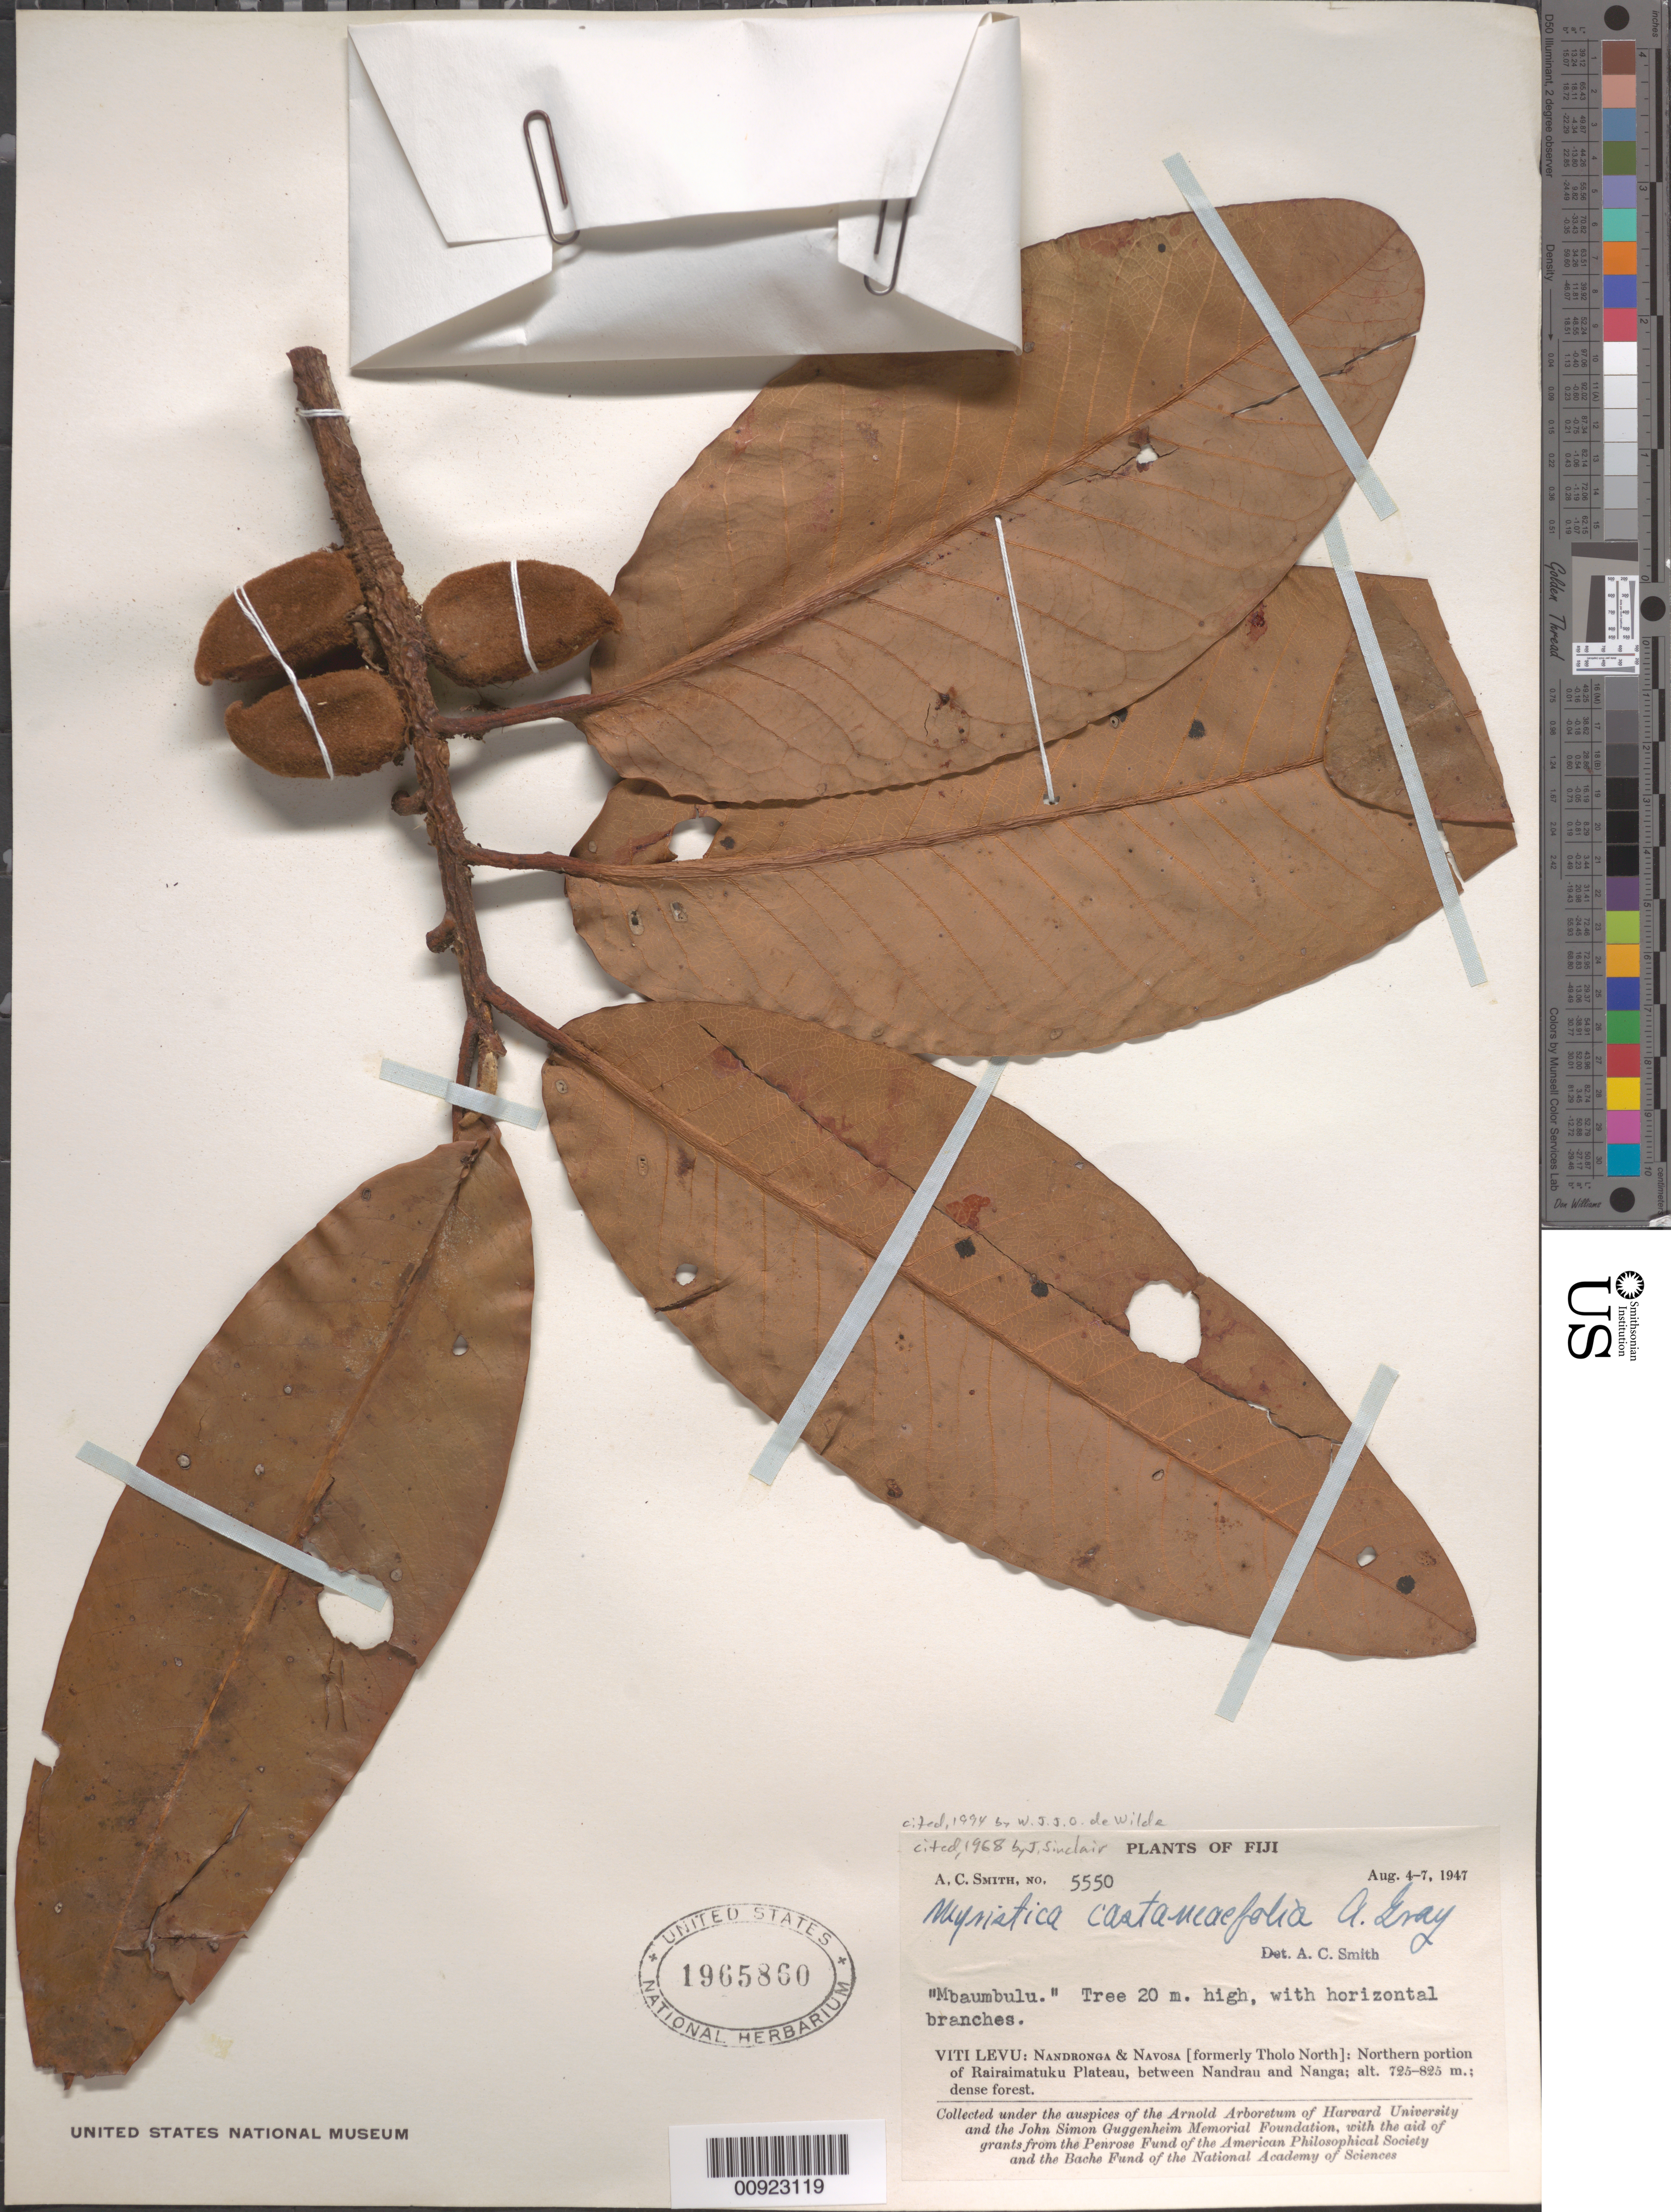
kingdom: Plantae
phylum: Tracheophyta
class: Magnoliopsida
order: Magnoliales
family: Myristicaceae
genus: Myristica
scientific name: Myristica castaneifolia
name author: A. Gray in Wilkes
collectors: C. A. Smith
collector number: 5550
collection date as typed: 04 Aug 1947 to 07 Aug 1947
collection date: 1947-08-04/1947-08-07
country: Fiji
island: Viti Levu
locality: Nandronga & Navosa [formerly Tholo North]: Norhtern portion of rairaimatuku Plateau, between Nandrau and Nanga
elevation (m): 725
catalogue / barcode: US 1965860